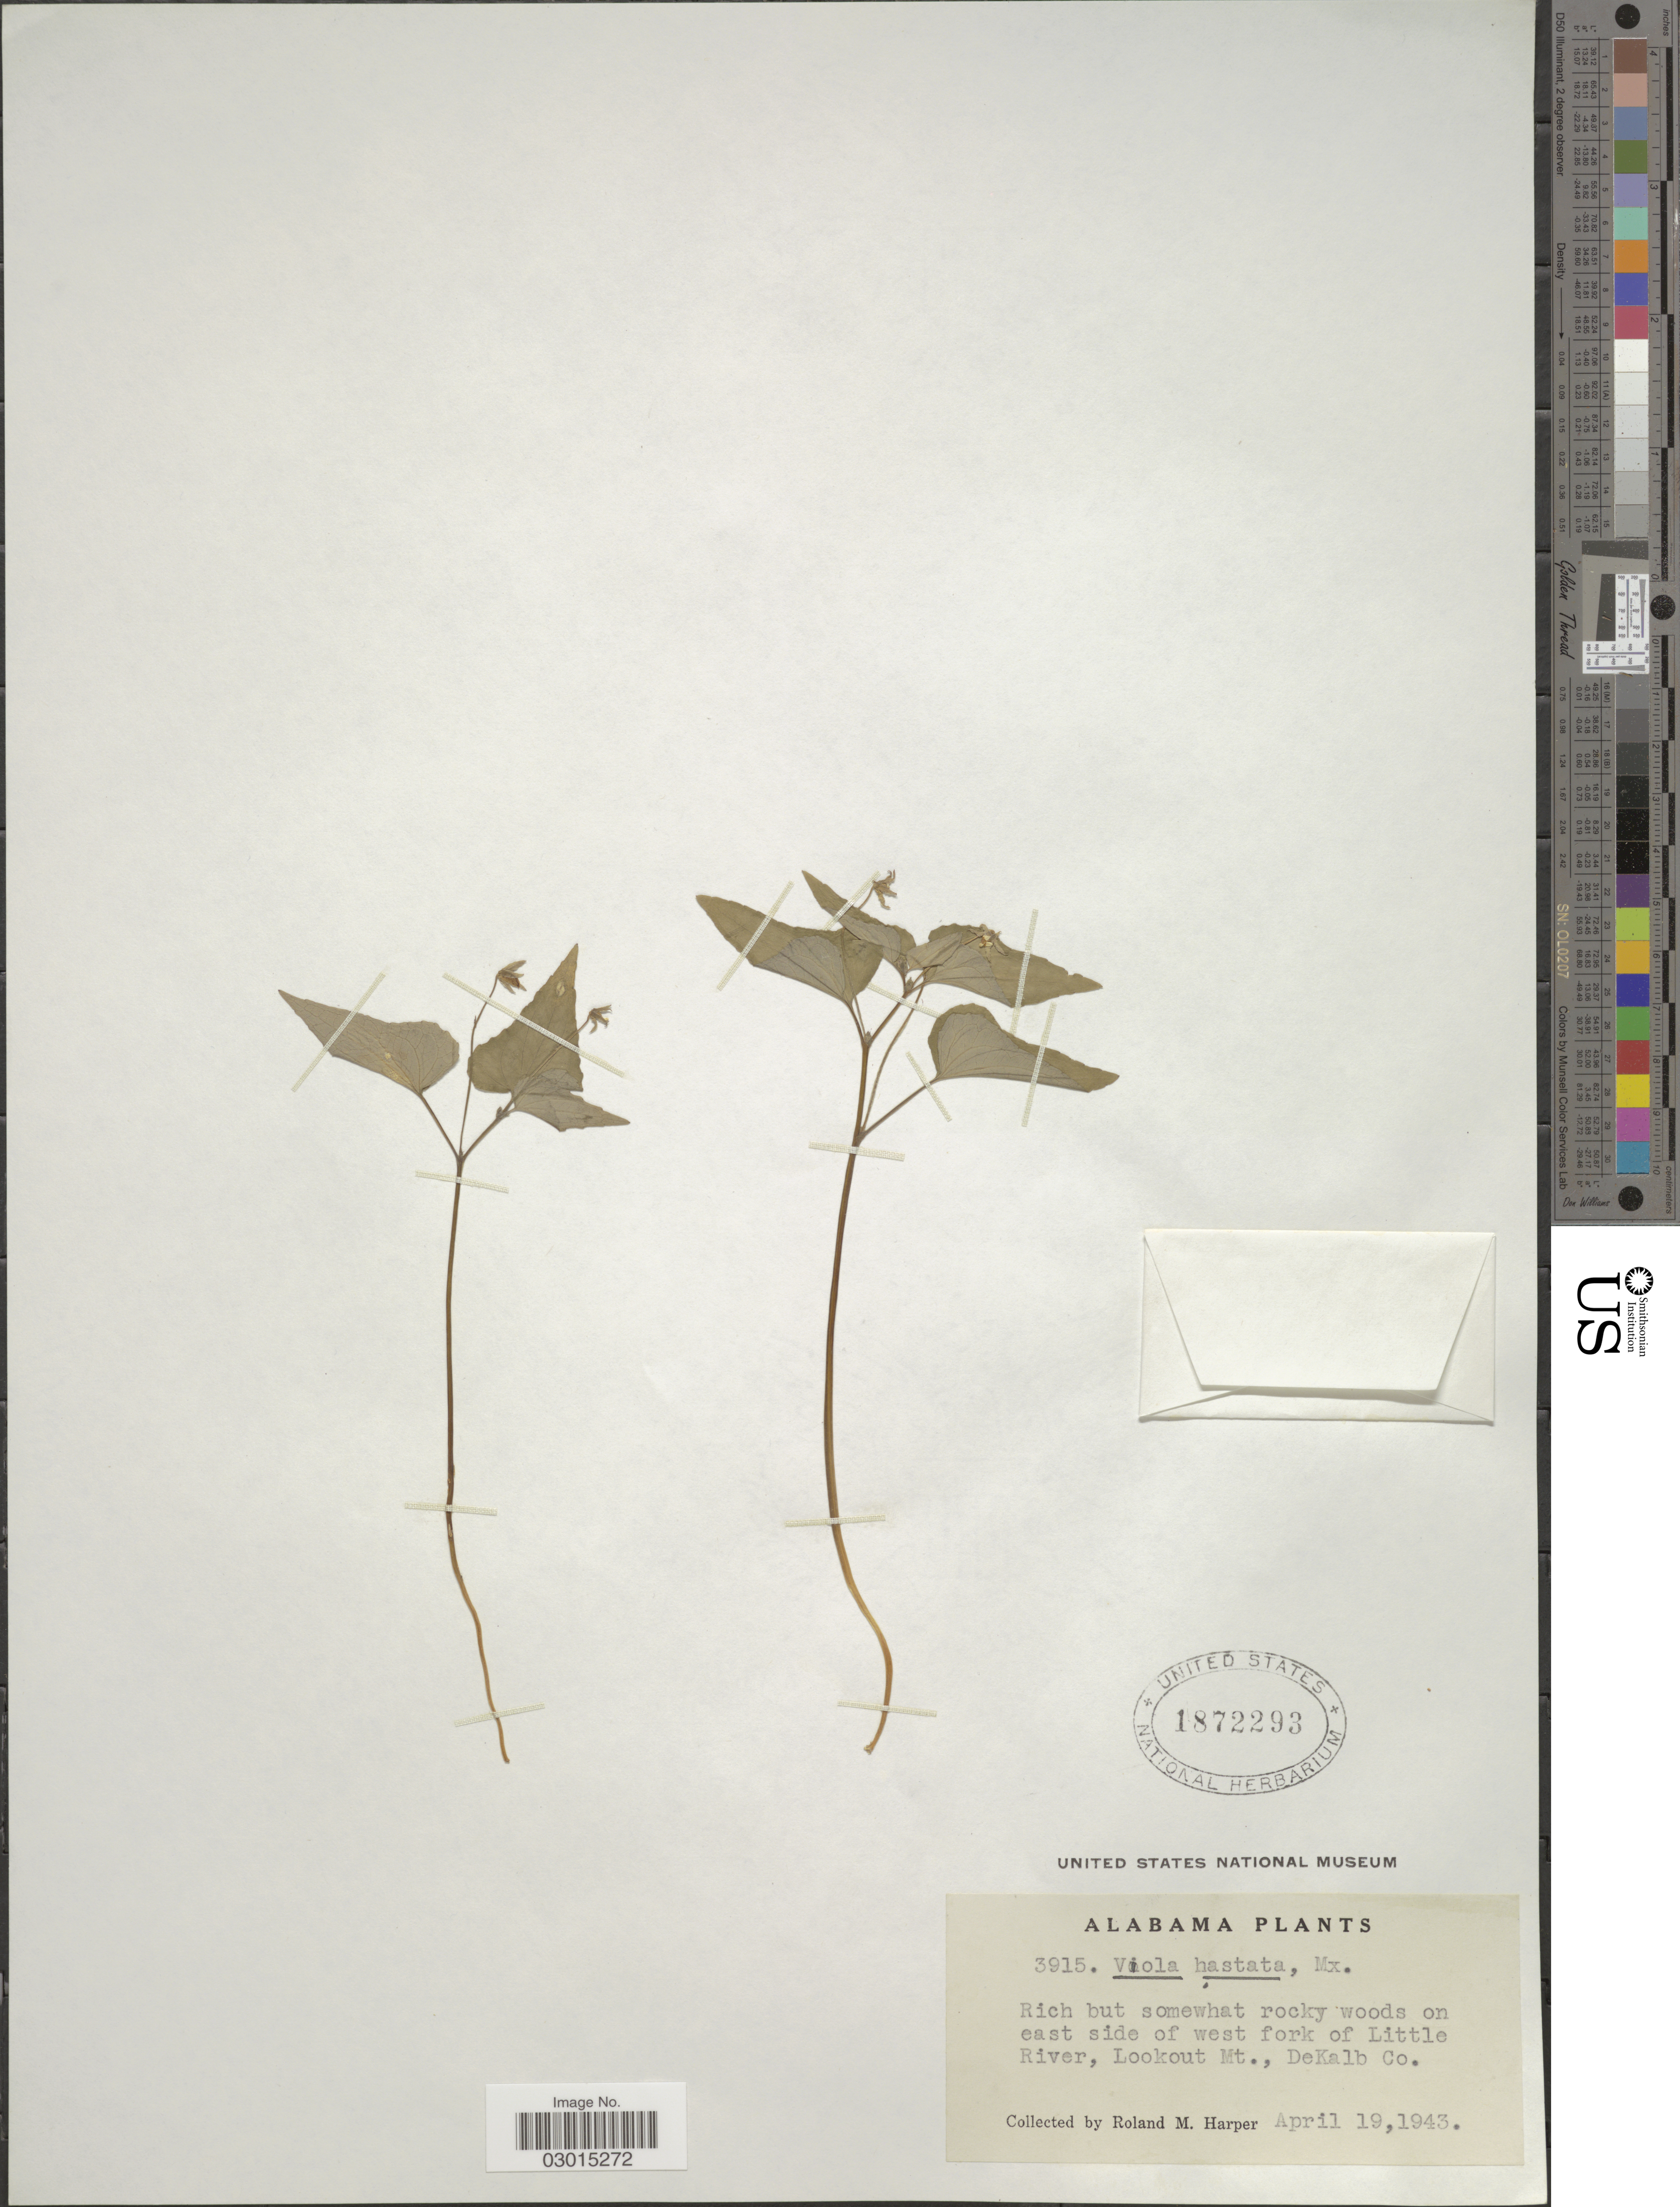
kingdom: Plantae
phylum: Tracheophyta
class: Magnoliopsida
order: Malpighiales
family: Violaceae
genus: Viola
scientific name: Viola hastata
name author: Michx.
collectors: R. M. Harper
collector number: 3915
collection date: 1943-04-19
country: United States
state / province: Alabama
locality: Rich but somewhat rocky woods on east side of west fork of Little River, Lookout Mt., DeKalb Co.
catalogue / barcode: US 1872293